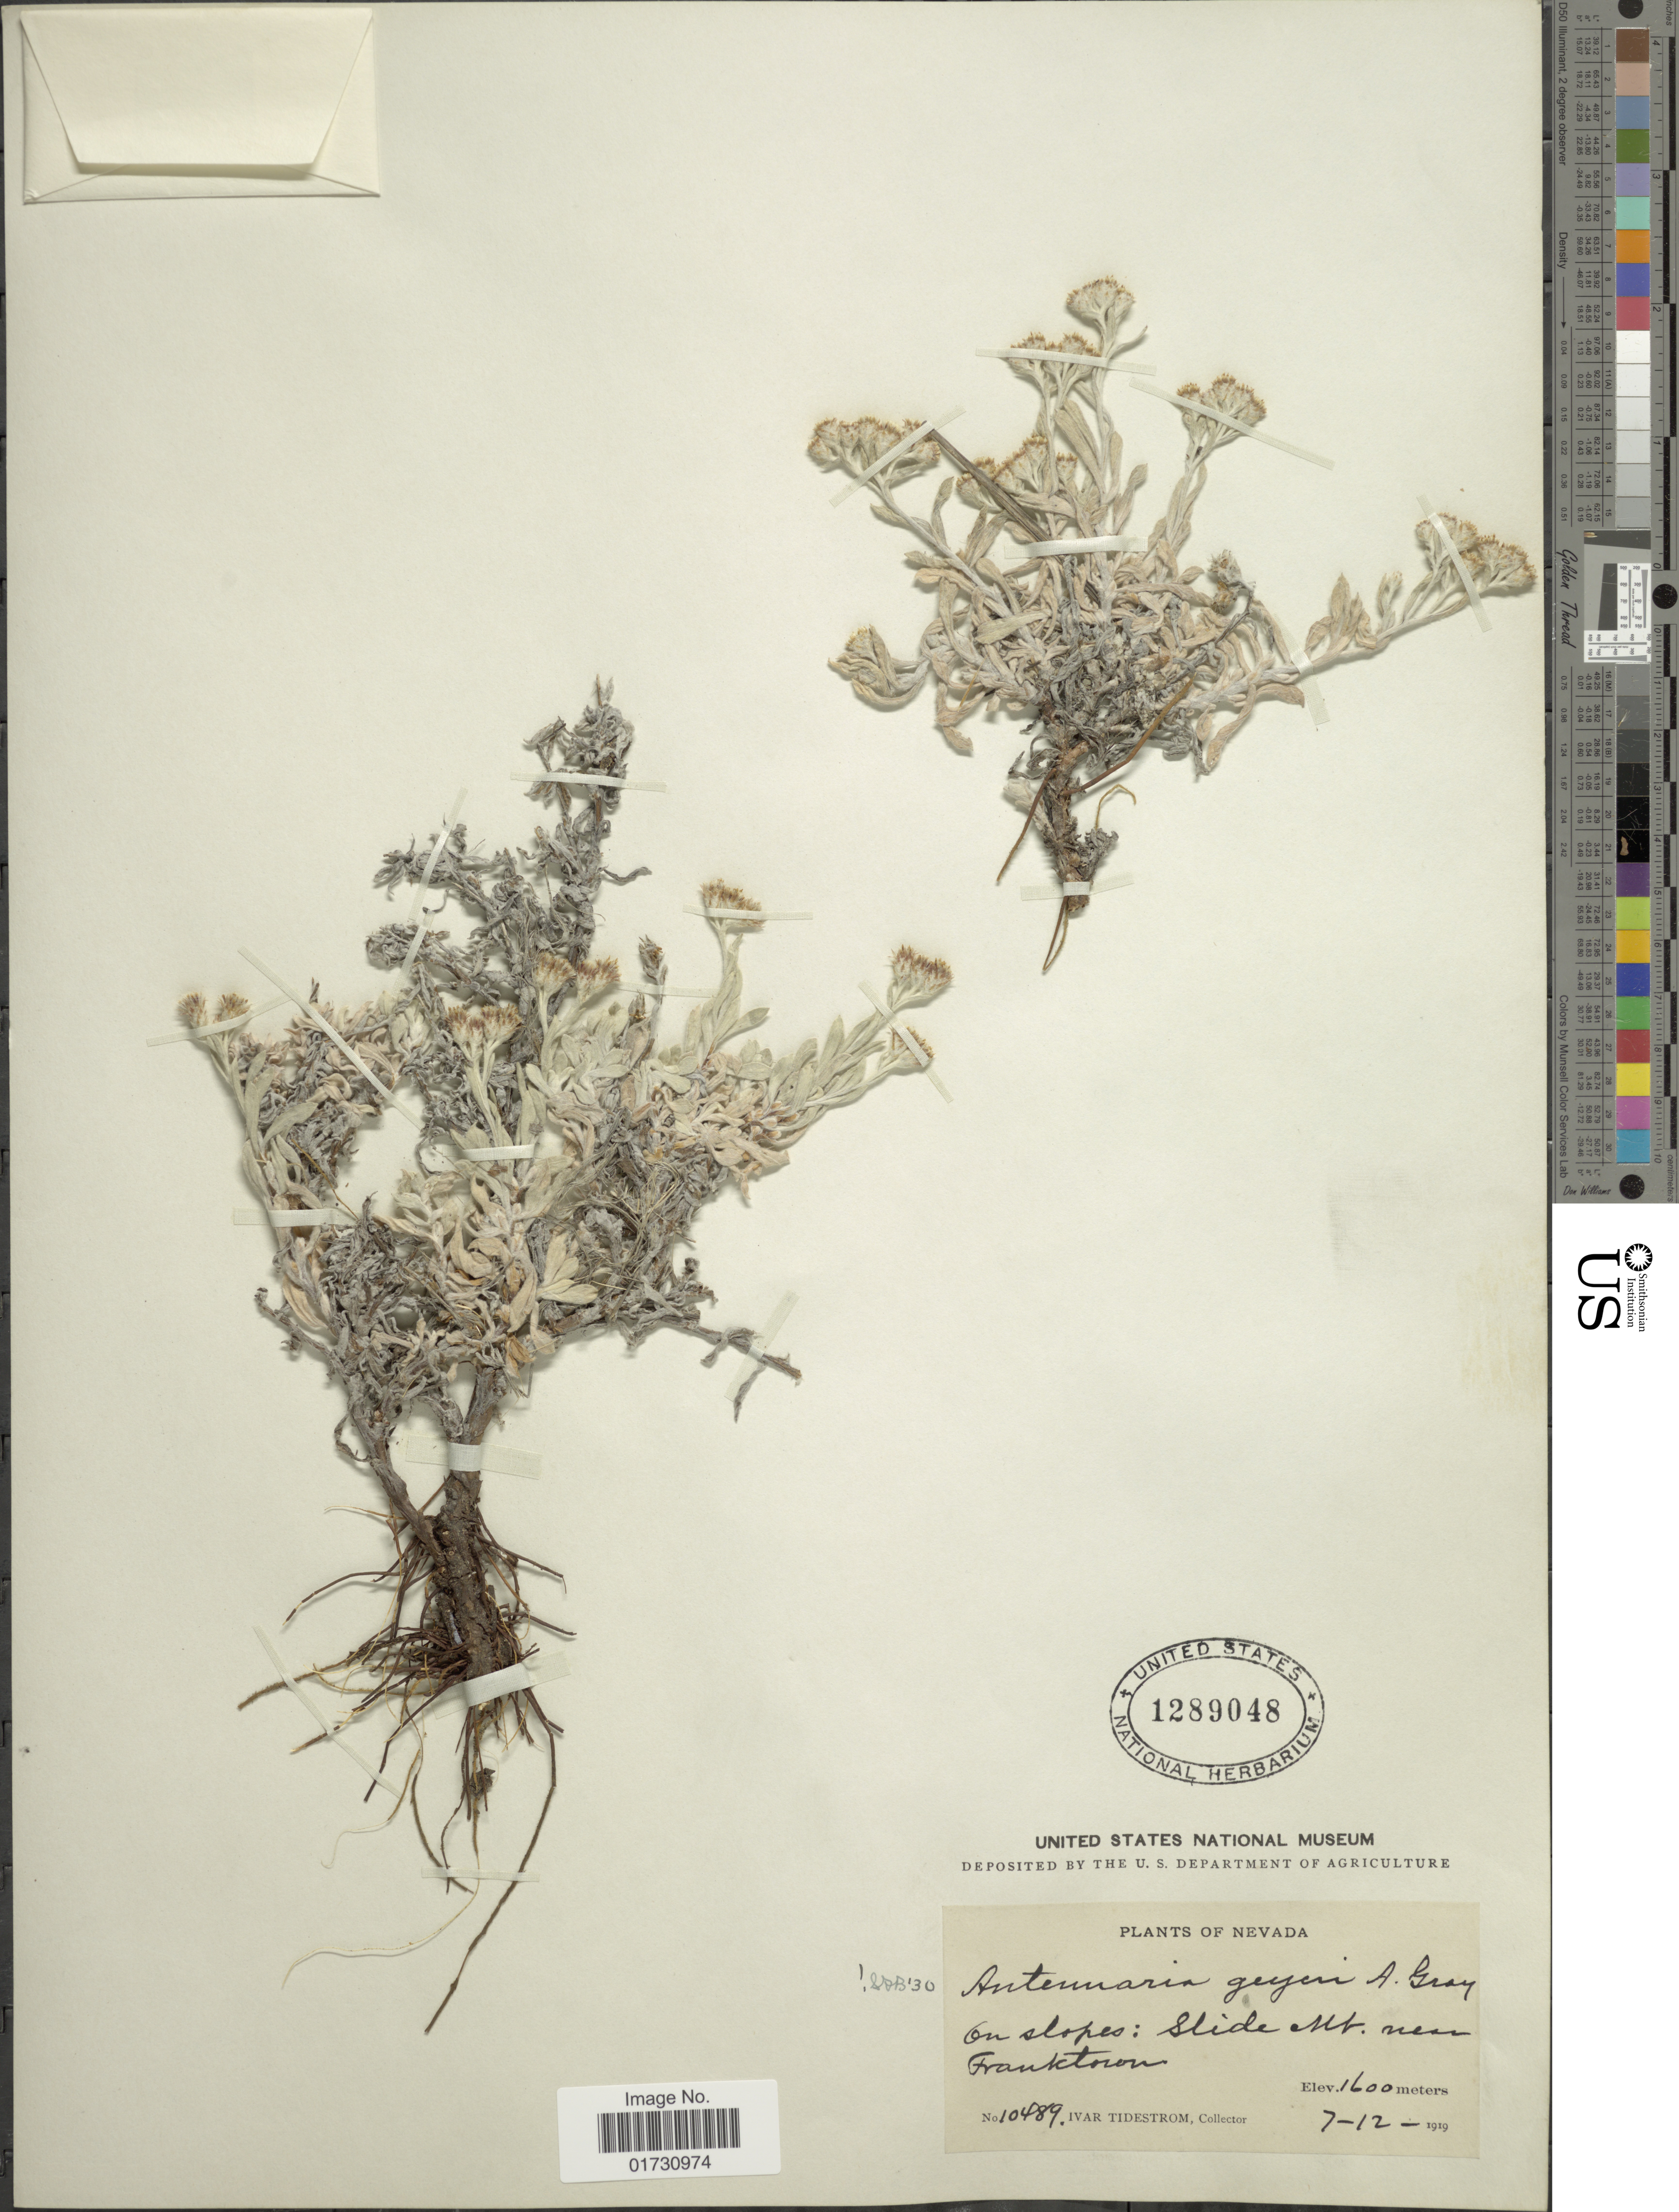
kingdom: Plantae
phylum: Tracheophyta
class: Magnoliopsida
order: Asterales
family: Asteraceae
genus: Antennaria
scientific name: Antennaria geyeri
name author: A. Gray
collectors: I. F. Tidestrom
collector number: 10489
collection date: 1919-07-12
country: United States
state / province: Nevada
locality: On slope: Slide Mt. near Franktown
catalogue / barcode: US 1289048